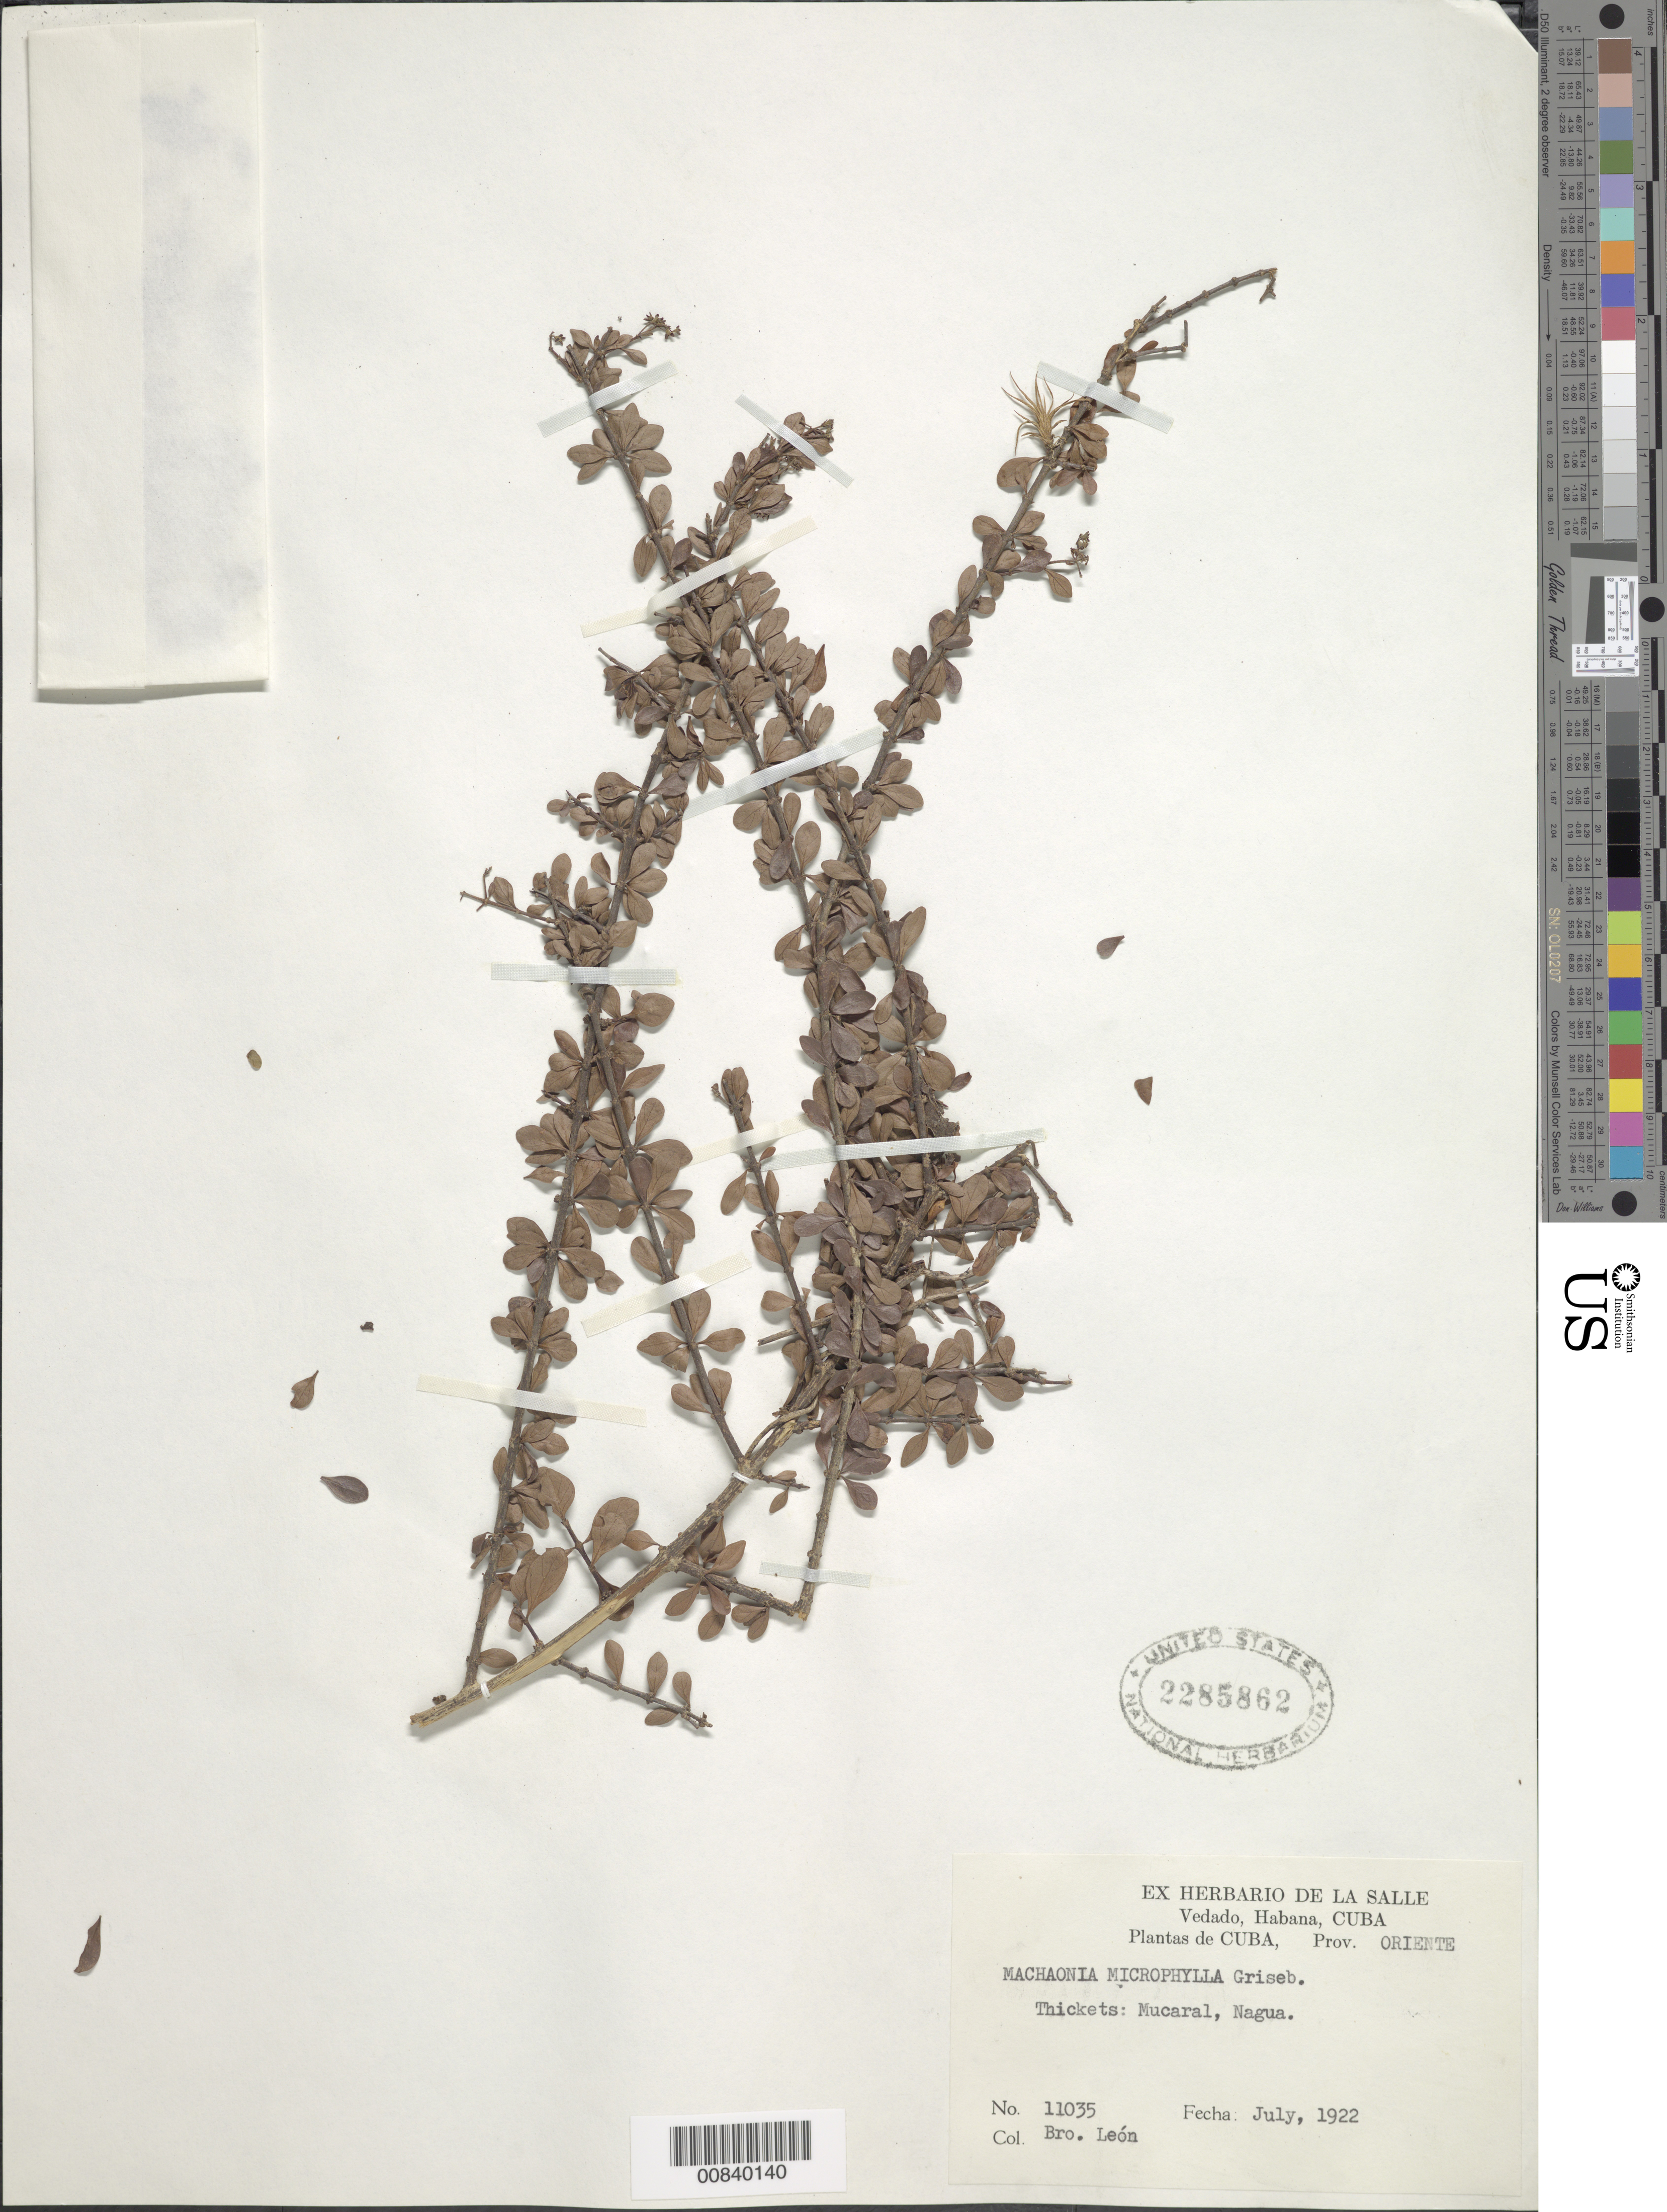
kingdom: Plantae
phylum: Tracheophyta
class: Magnoliopsida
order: Gentianales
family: Rubiaceae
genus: Machaonia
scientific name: Machaonia microphylla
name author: Griseb.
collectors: Bro. León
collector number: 11035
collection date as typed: Jul 1922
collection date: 1922-07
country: Cuba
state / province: Oriente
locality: Mucaral, Nagua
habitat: Thickets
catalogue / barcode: US 2285862